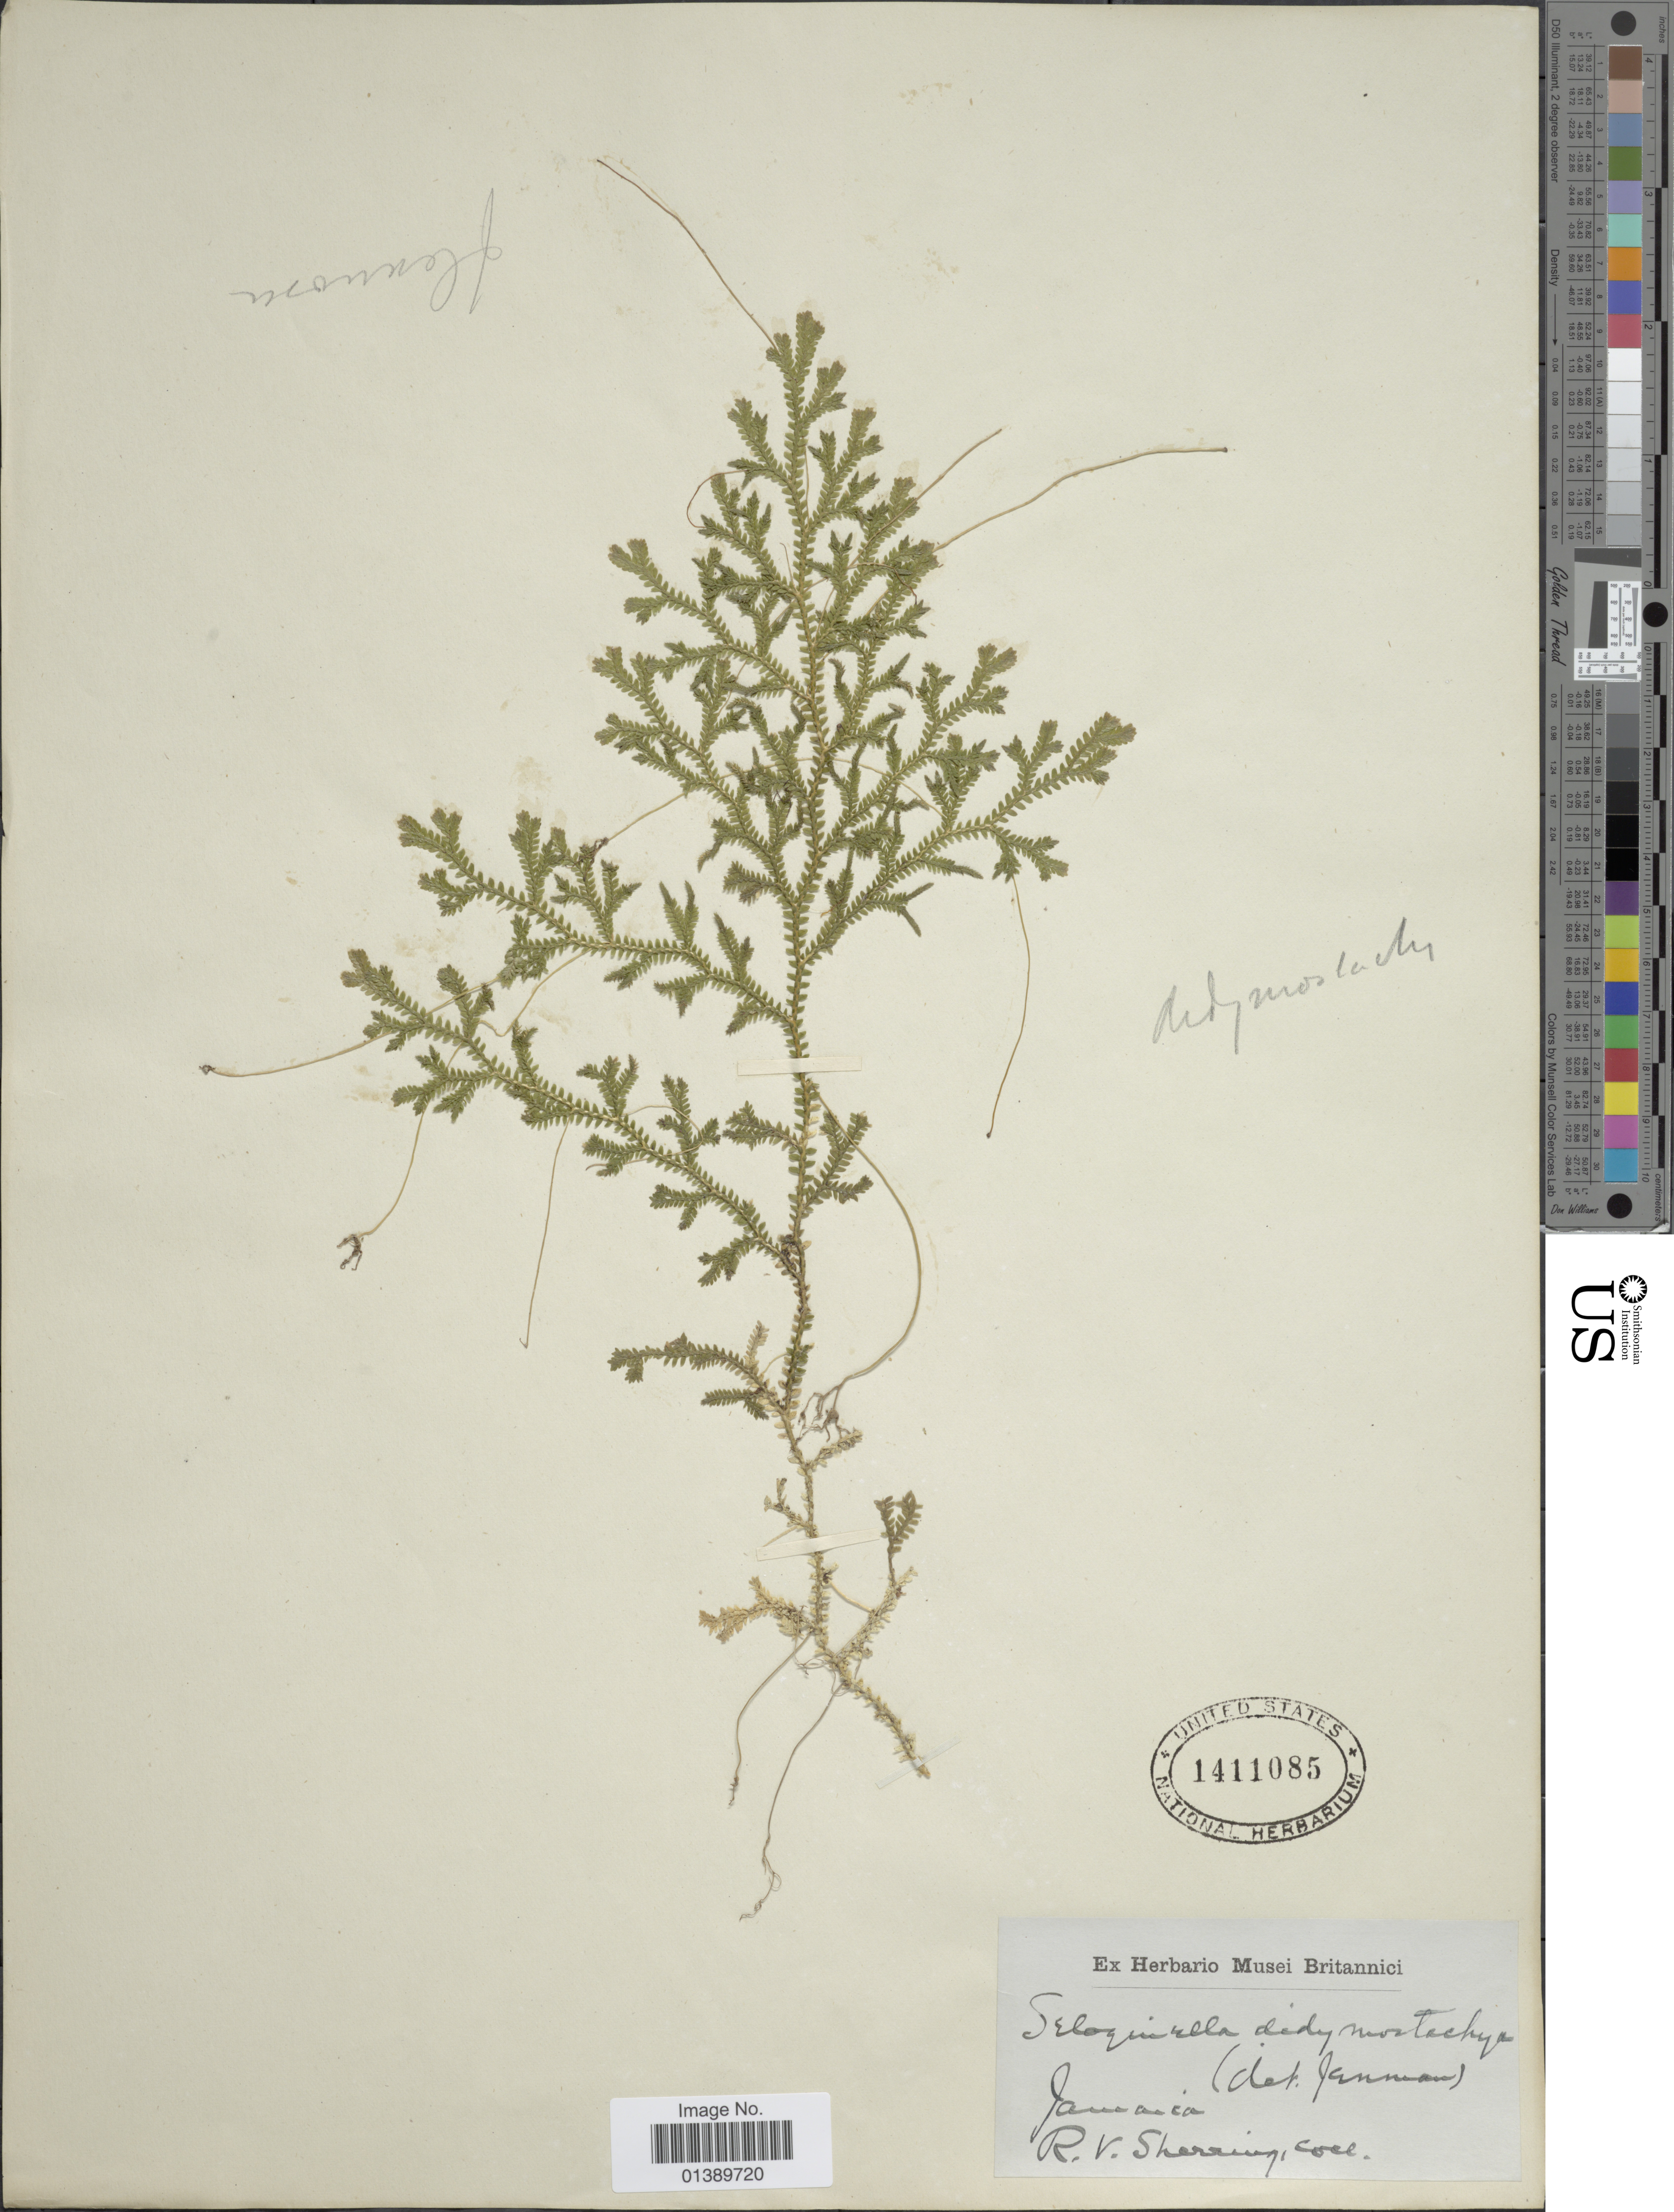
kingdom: Plantae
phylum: Tracheophyta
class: Lycopodiopsida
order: Selaginellales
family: Selaginellaceae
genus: Selaginella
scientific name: Selaginella denudata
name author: (Willd.) Spring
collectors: R. Sherring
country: Jamaica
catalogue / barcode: US 1411085